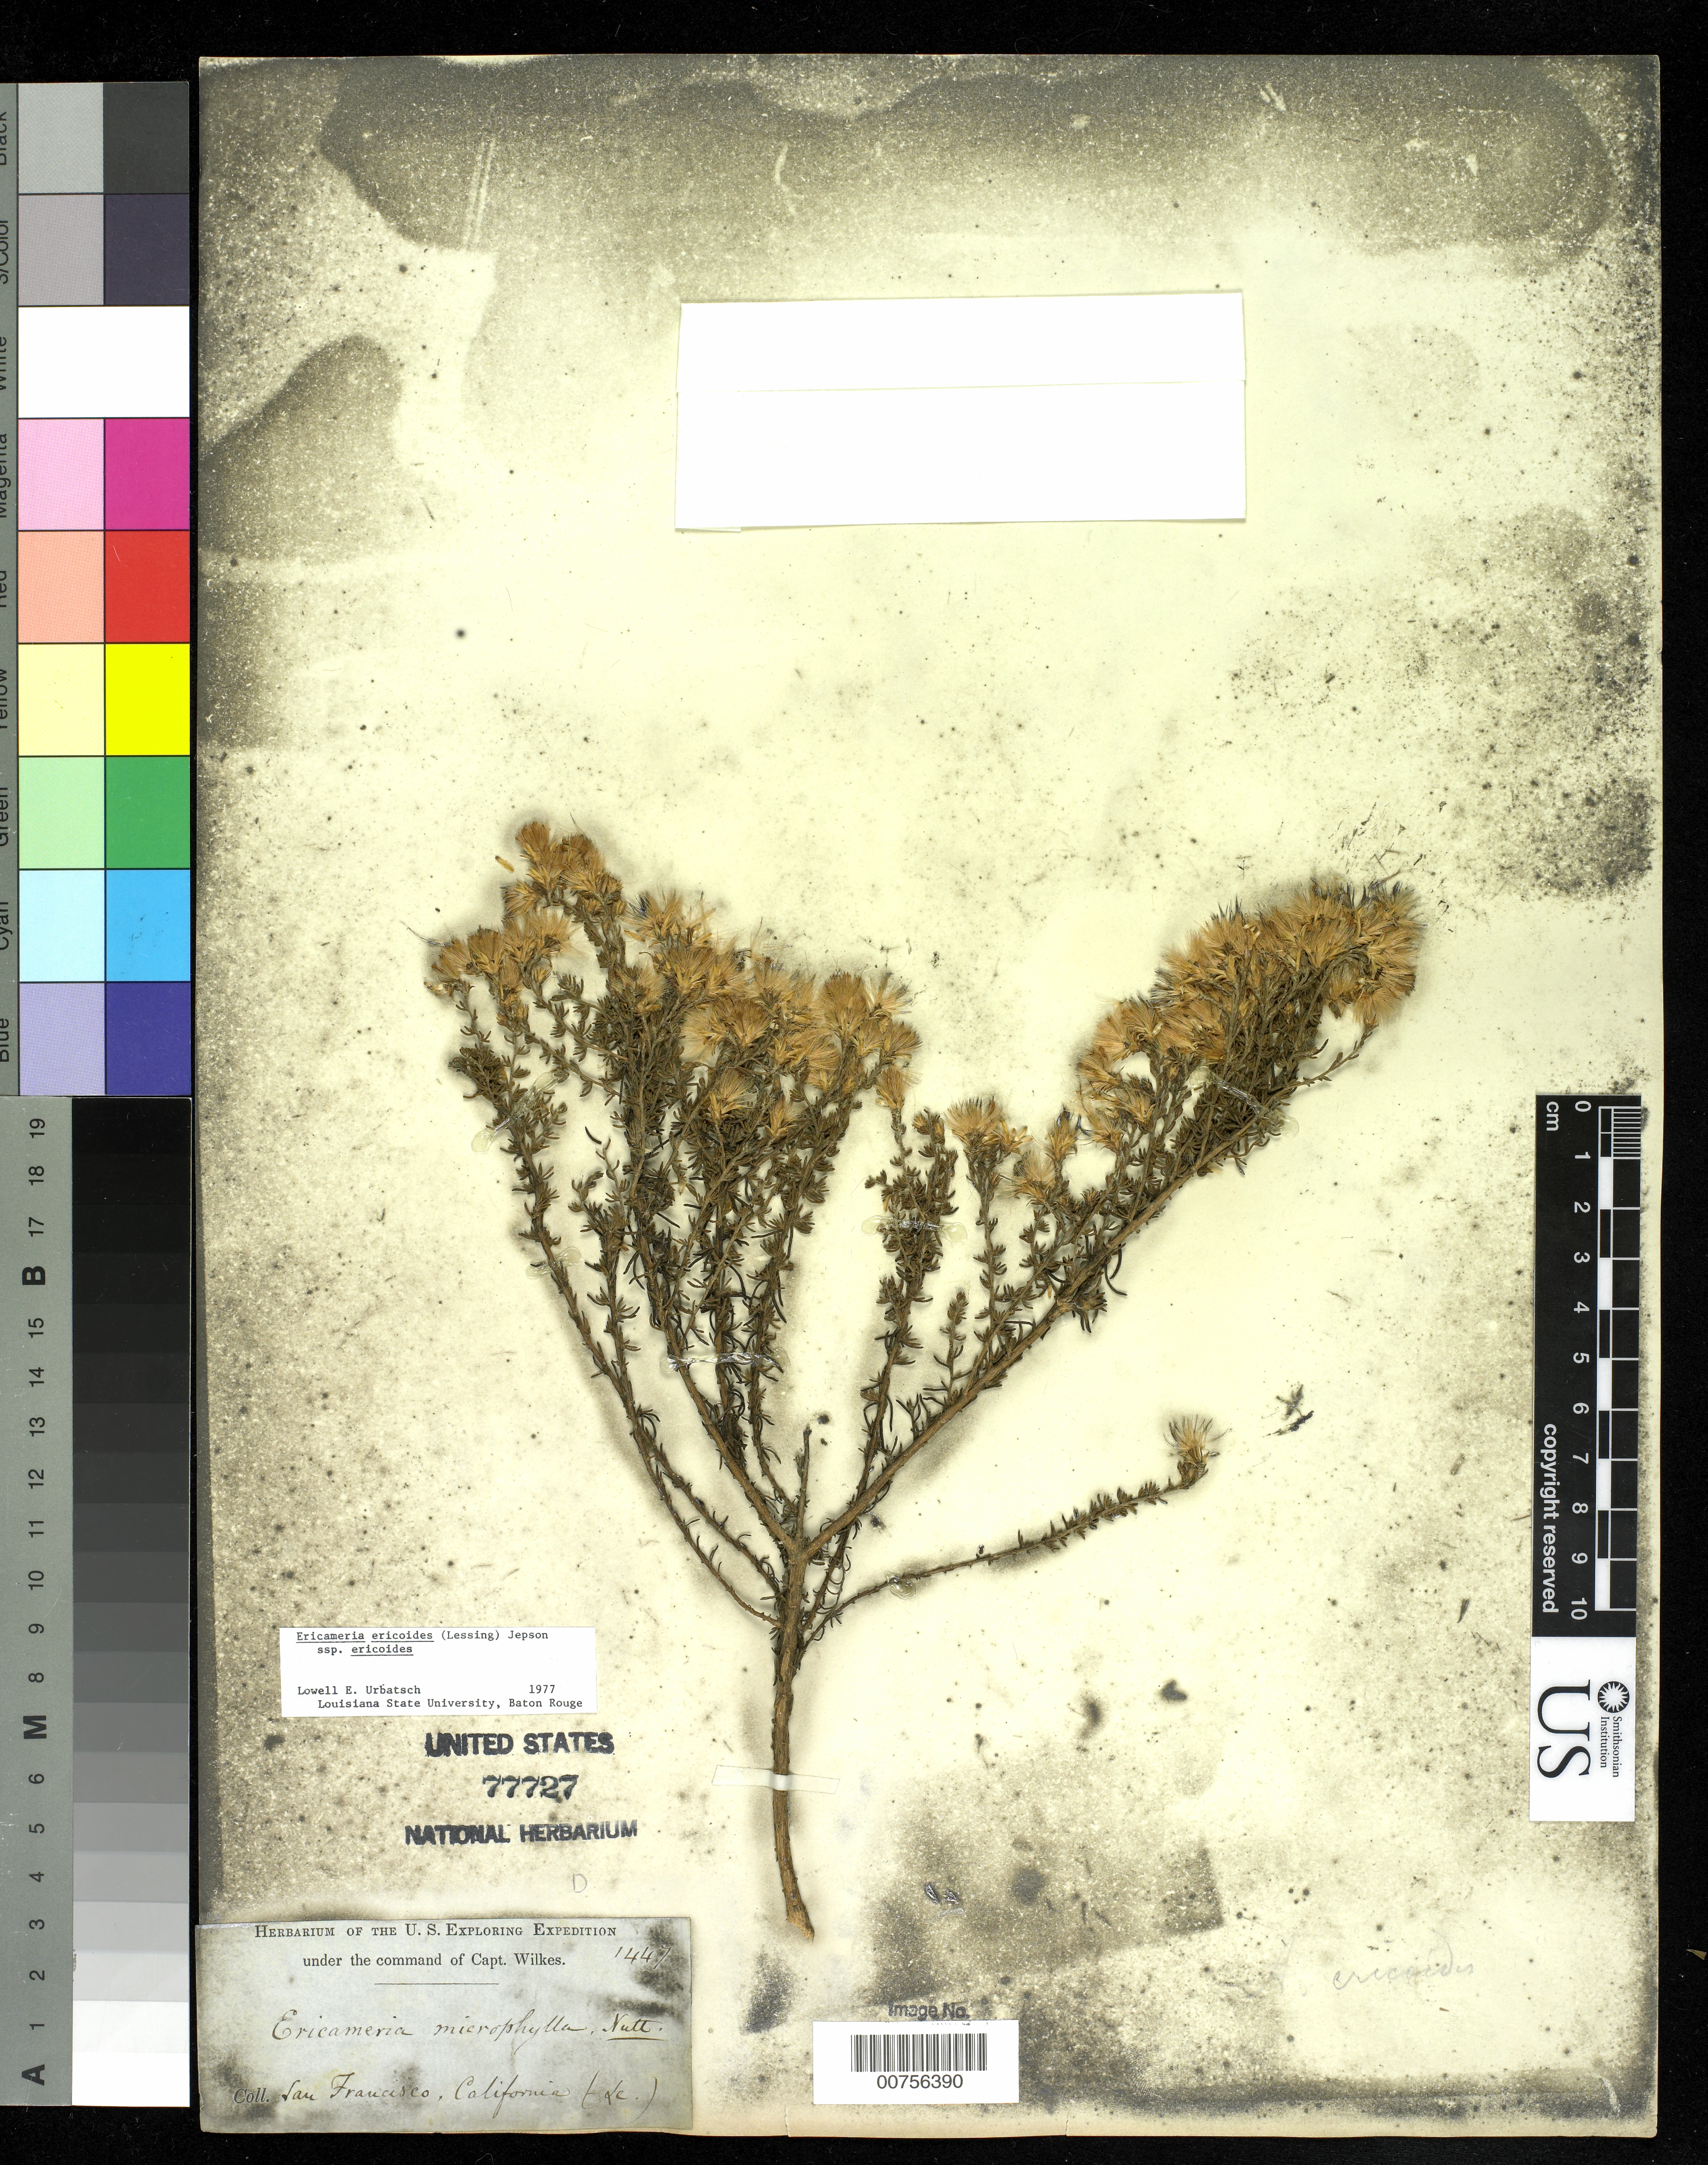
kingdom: Plantae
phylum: Tracheophyta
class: Magnoliopsida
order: Asterales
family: Asteraceae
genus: Ericameria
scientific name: Ericameria ericoides subsp. ericoides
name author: (Less.) Nutt. ex Jeps.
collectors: Wilkes Explor. Exped.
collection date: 1838/1842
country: United States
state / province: California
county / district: San Francisco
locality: San Francisco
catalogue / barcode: US 77727